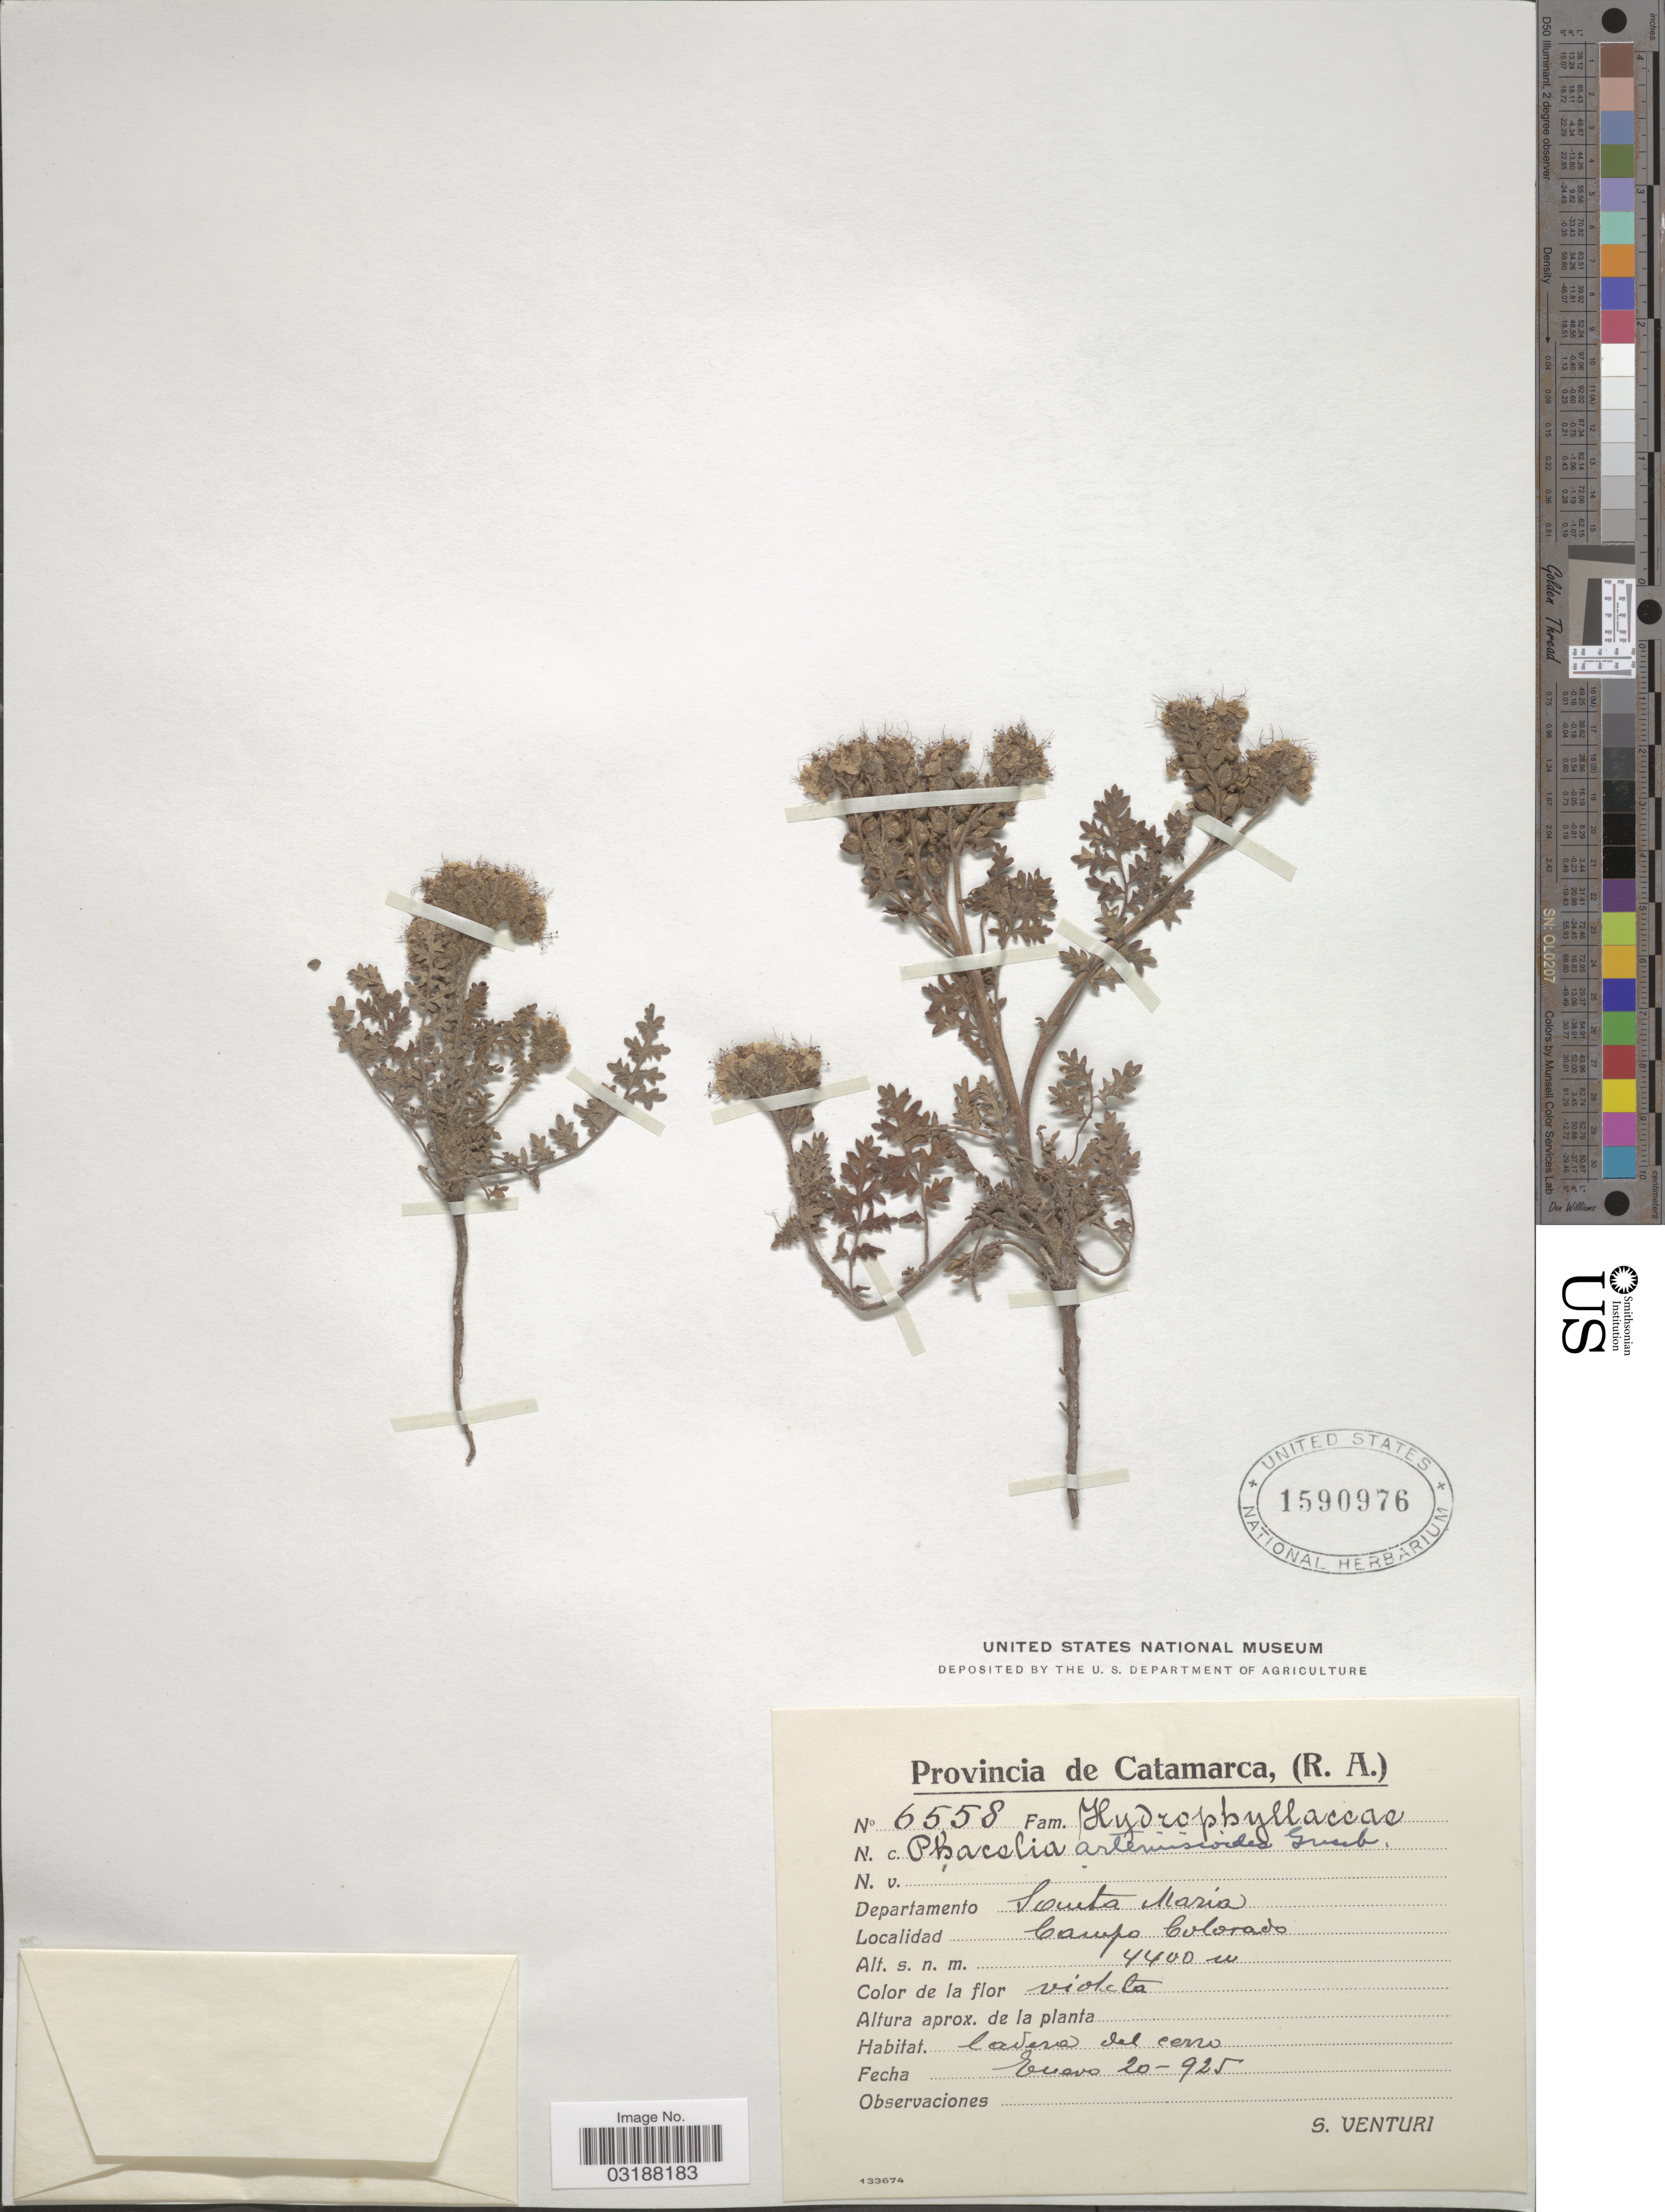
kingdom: Plantae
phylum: Tracheophyta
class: Magnoliopsida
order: Boraginales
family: Hydrophyllaceae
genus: Phacelia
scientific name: Phacelia artemisioides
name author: Griseb.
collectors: S. Venturi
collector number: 6558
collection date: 1925-01-20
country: Argentina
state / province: Catamarca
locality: Provincia de Catamarca, (R.A.), Departamento Santa Maria, Campo Colorado.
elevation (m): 4400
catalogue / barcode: US 1590976